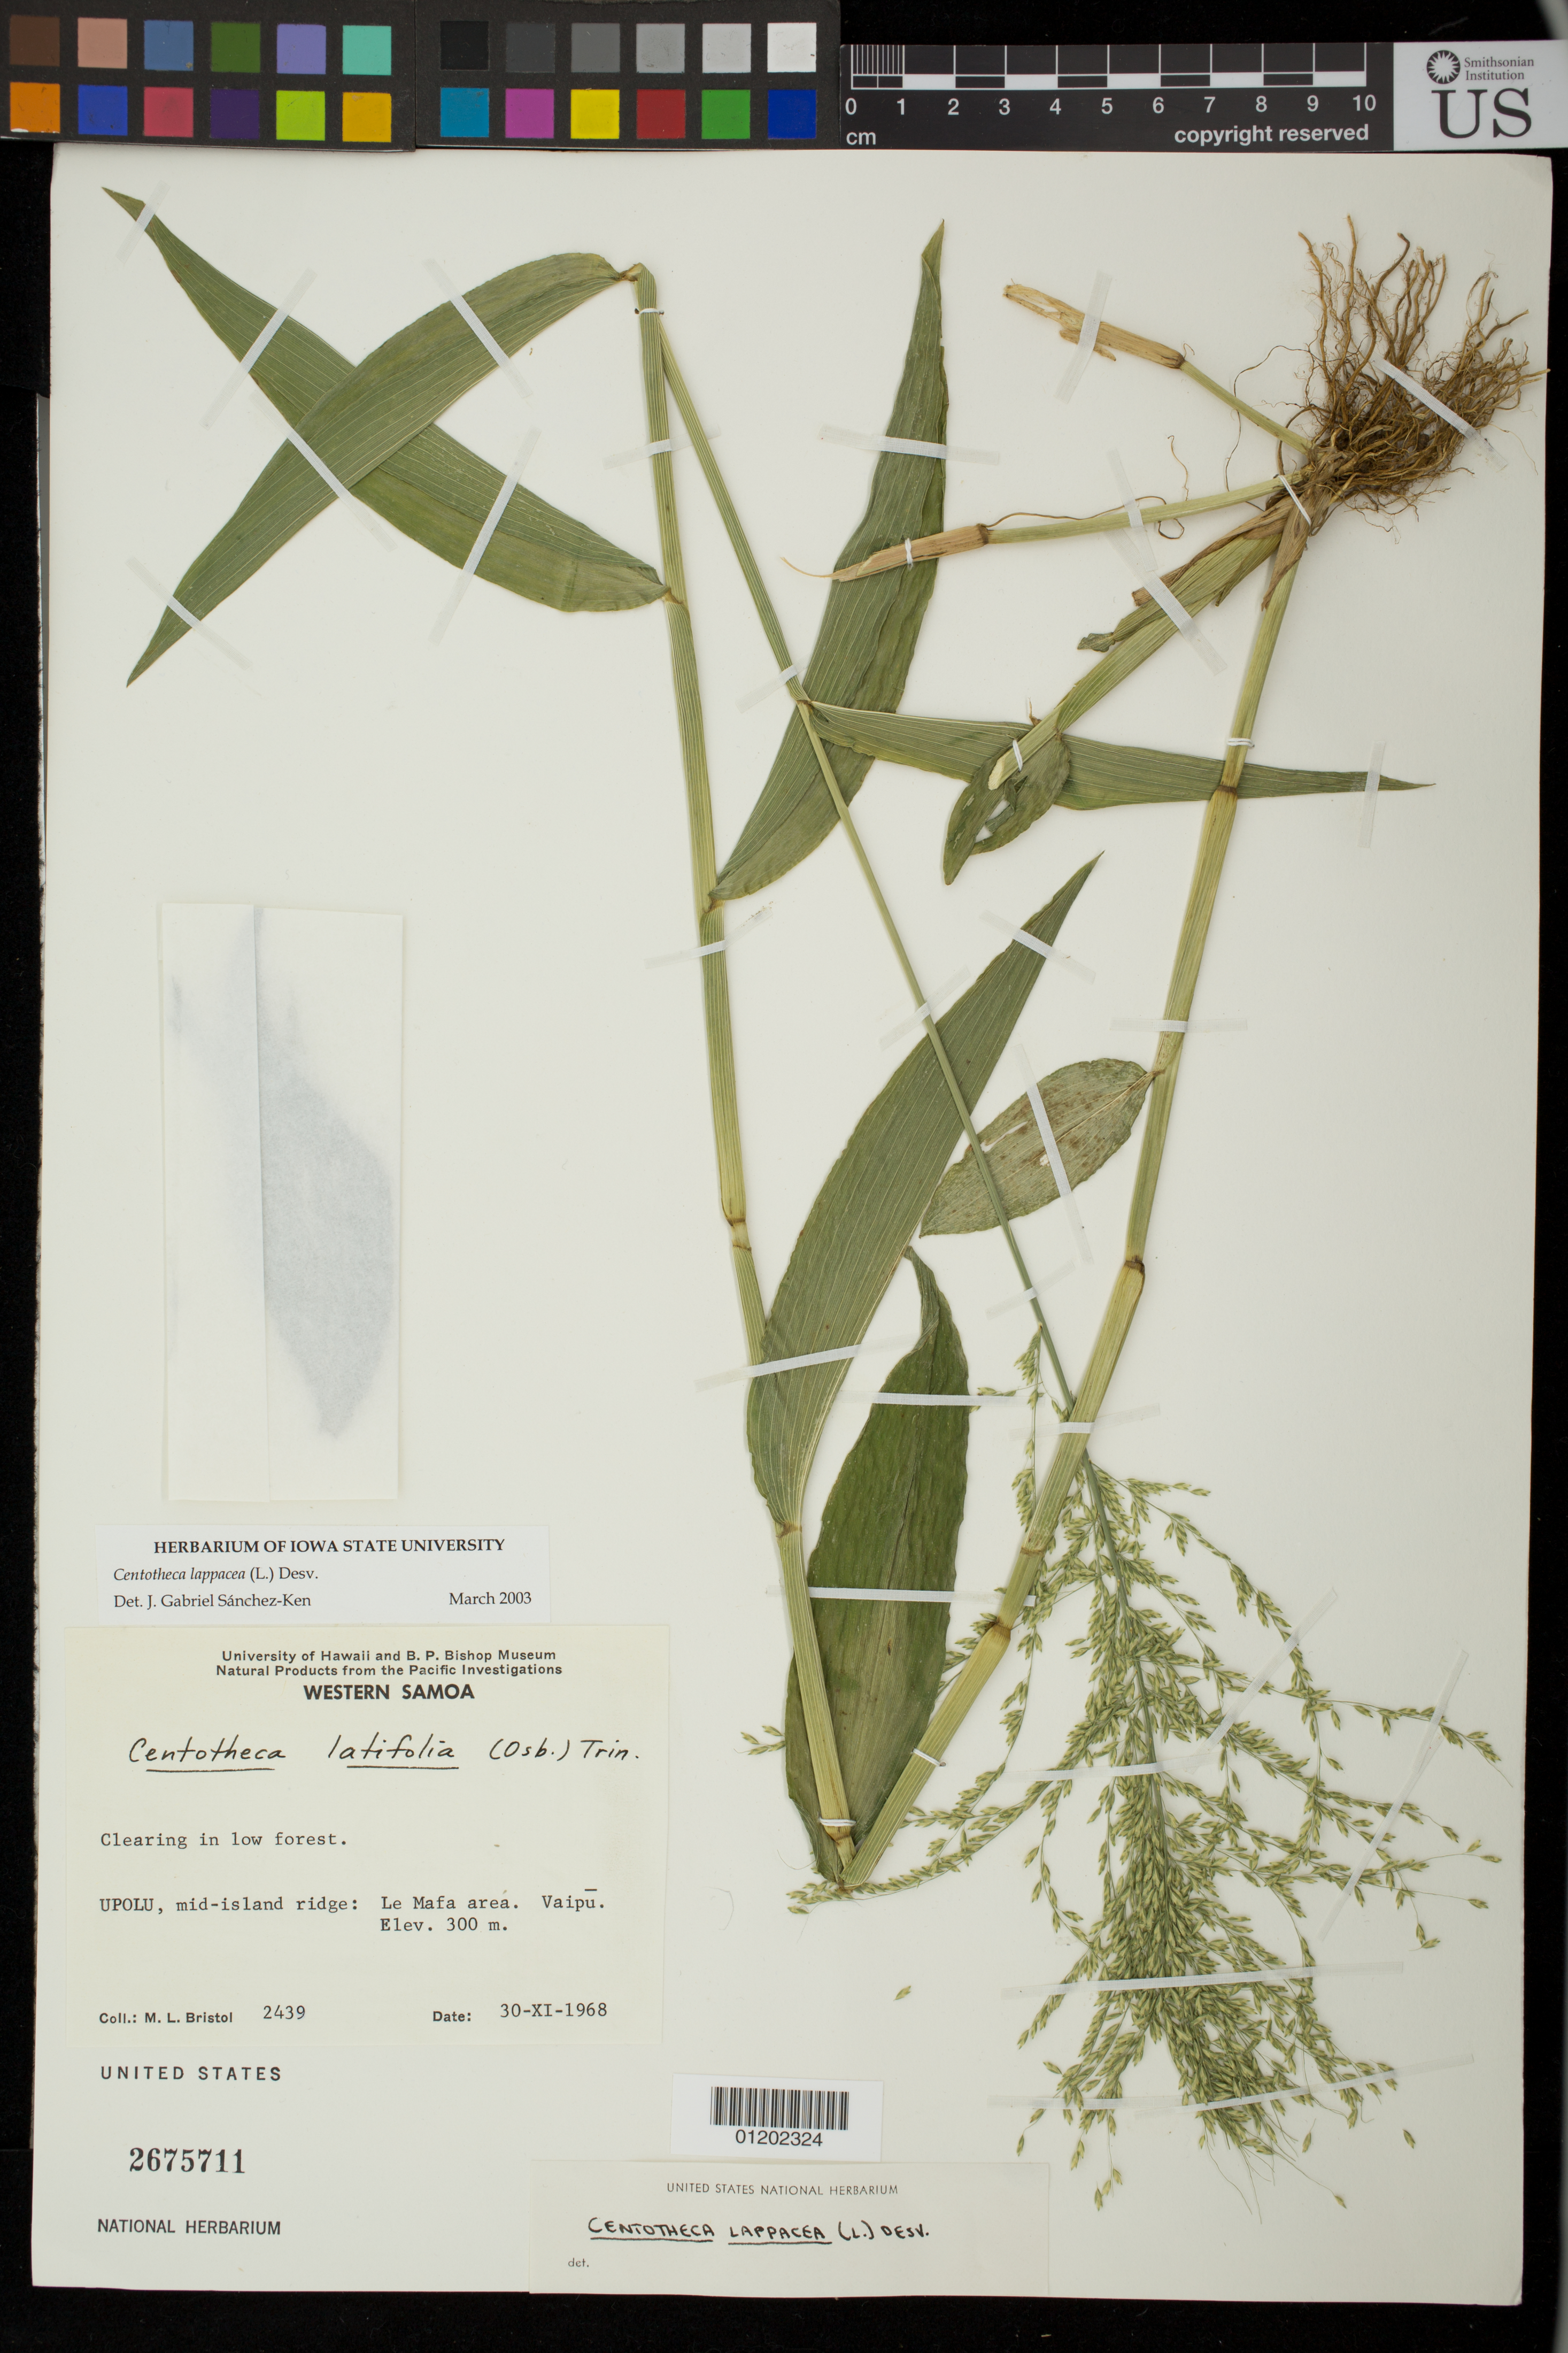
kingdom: Plantae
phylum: Tracheophyta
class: Liliopsida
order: Poales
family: Poaceae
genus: Centotheca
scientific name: Centotheca lappacea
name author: (L.) Desv.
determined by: Sánchez-Ken, J. G.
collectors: M. L. Bristol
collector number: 2439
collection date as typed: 30 Nov 1968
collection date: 1968-11-30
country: Samoa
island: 'Upolu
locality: Western Samoa, Upolu, mid-island ridge: Le Mafa area. Vaipu,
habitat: Clearing in low forest.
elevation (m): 300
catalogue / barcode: US 2675711